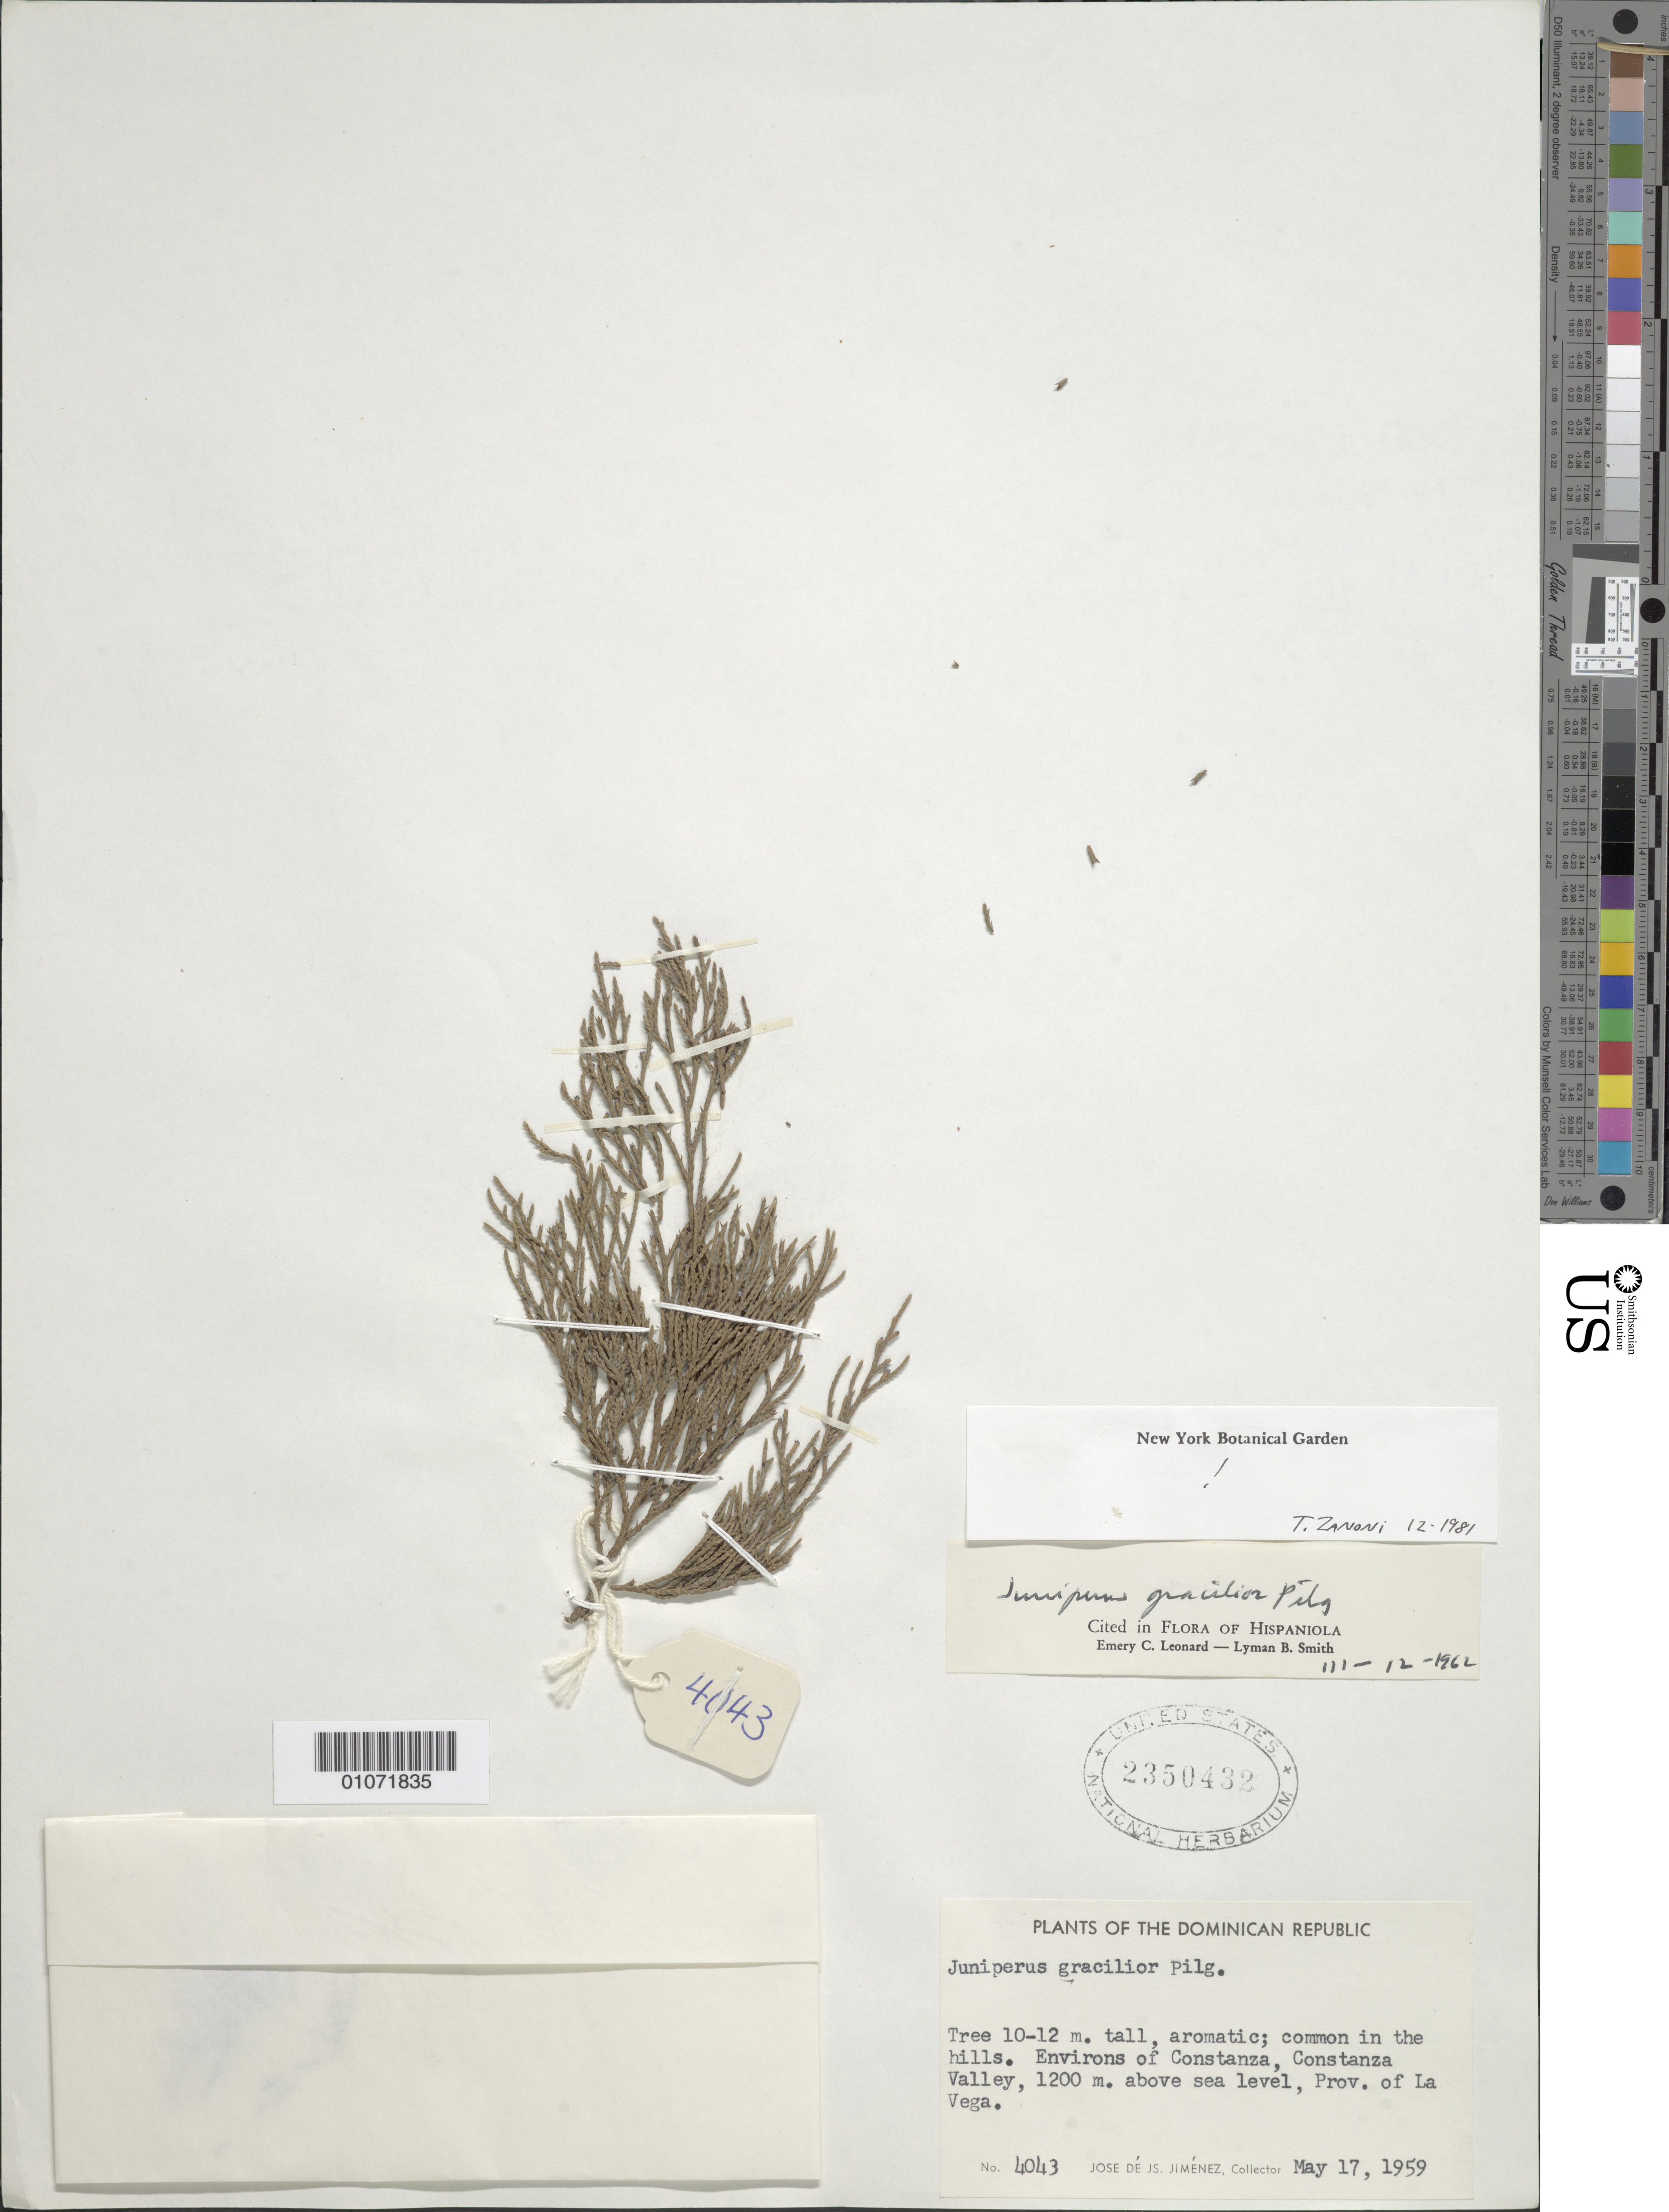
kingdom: Plantae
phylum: Tracheophyta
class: Pinopsida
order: Pinales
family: Cupressaceae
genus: Juniperus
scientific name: Juniperus gracilior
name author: Pilg. in Urb.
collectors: J. J. Jiménez Almonte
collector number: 4043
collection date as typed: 17 May 1959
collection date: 1959-05-17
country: Dominican Republic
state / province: La Vega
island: Hispaniola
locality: Environs of Constanza, Constanza Valley.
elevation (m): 1200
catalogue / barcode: US 2350432